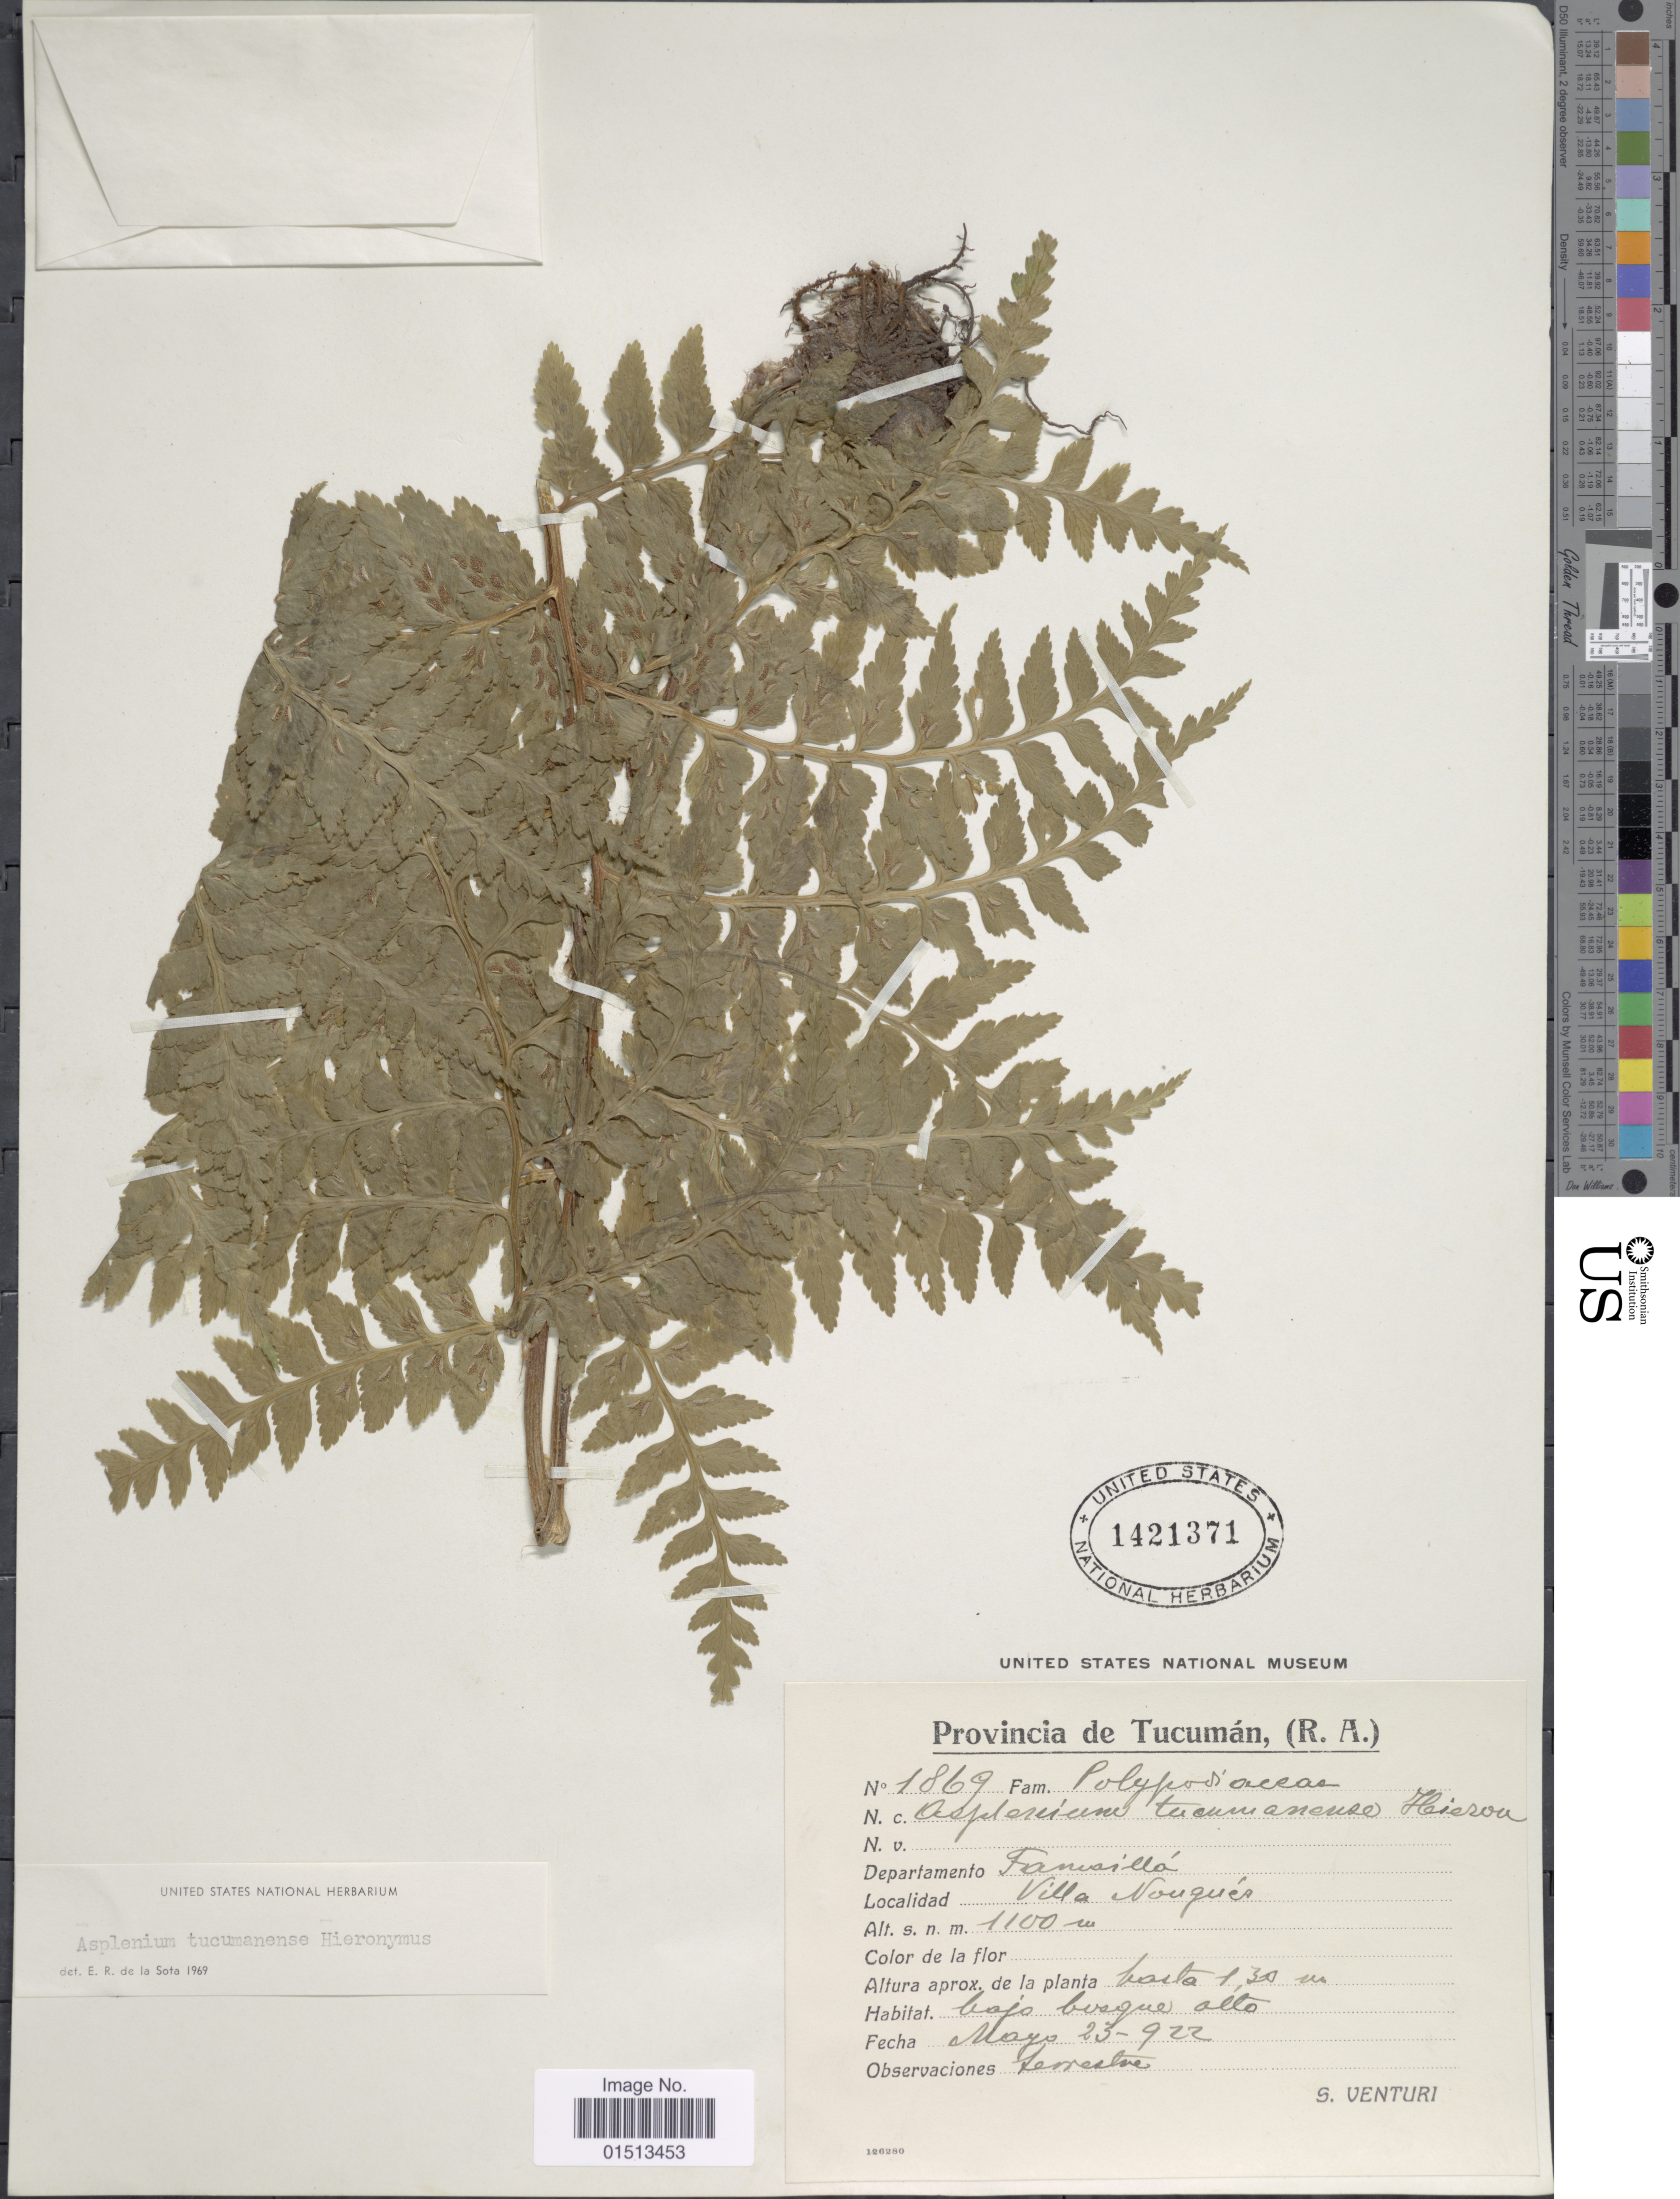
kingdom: Plantae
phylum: Tracheophyta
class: Polypodiopsida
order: Polypodiales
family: Aspleniaceae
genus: Asplenium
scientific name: Asplenium tucumanense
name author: Hieron.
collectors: S. Venturi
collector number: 1869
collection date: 1922-05-23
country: Argentina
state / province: Tucuman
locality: (R.A.) Dep. Famaillá, Villa Nougués.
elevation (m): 1100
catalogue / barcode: US 1421371